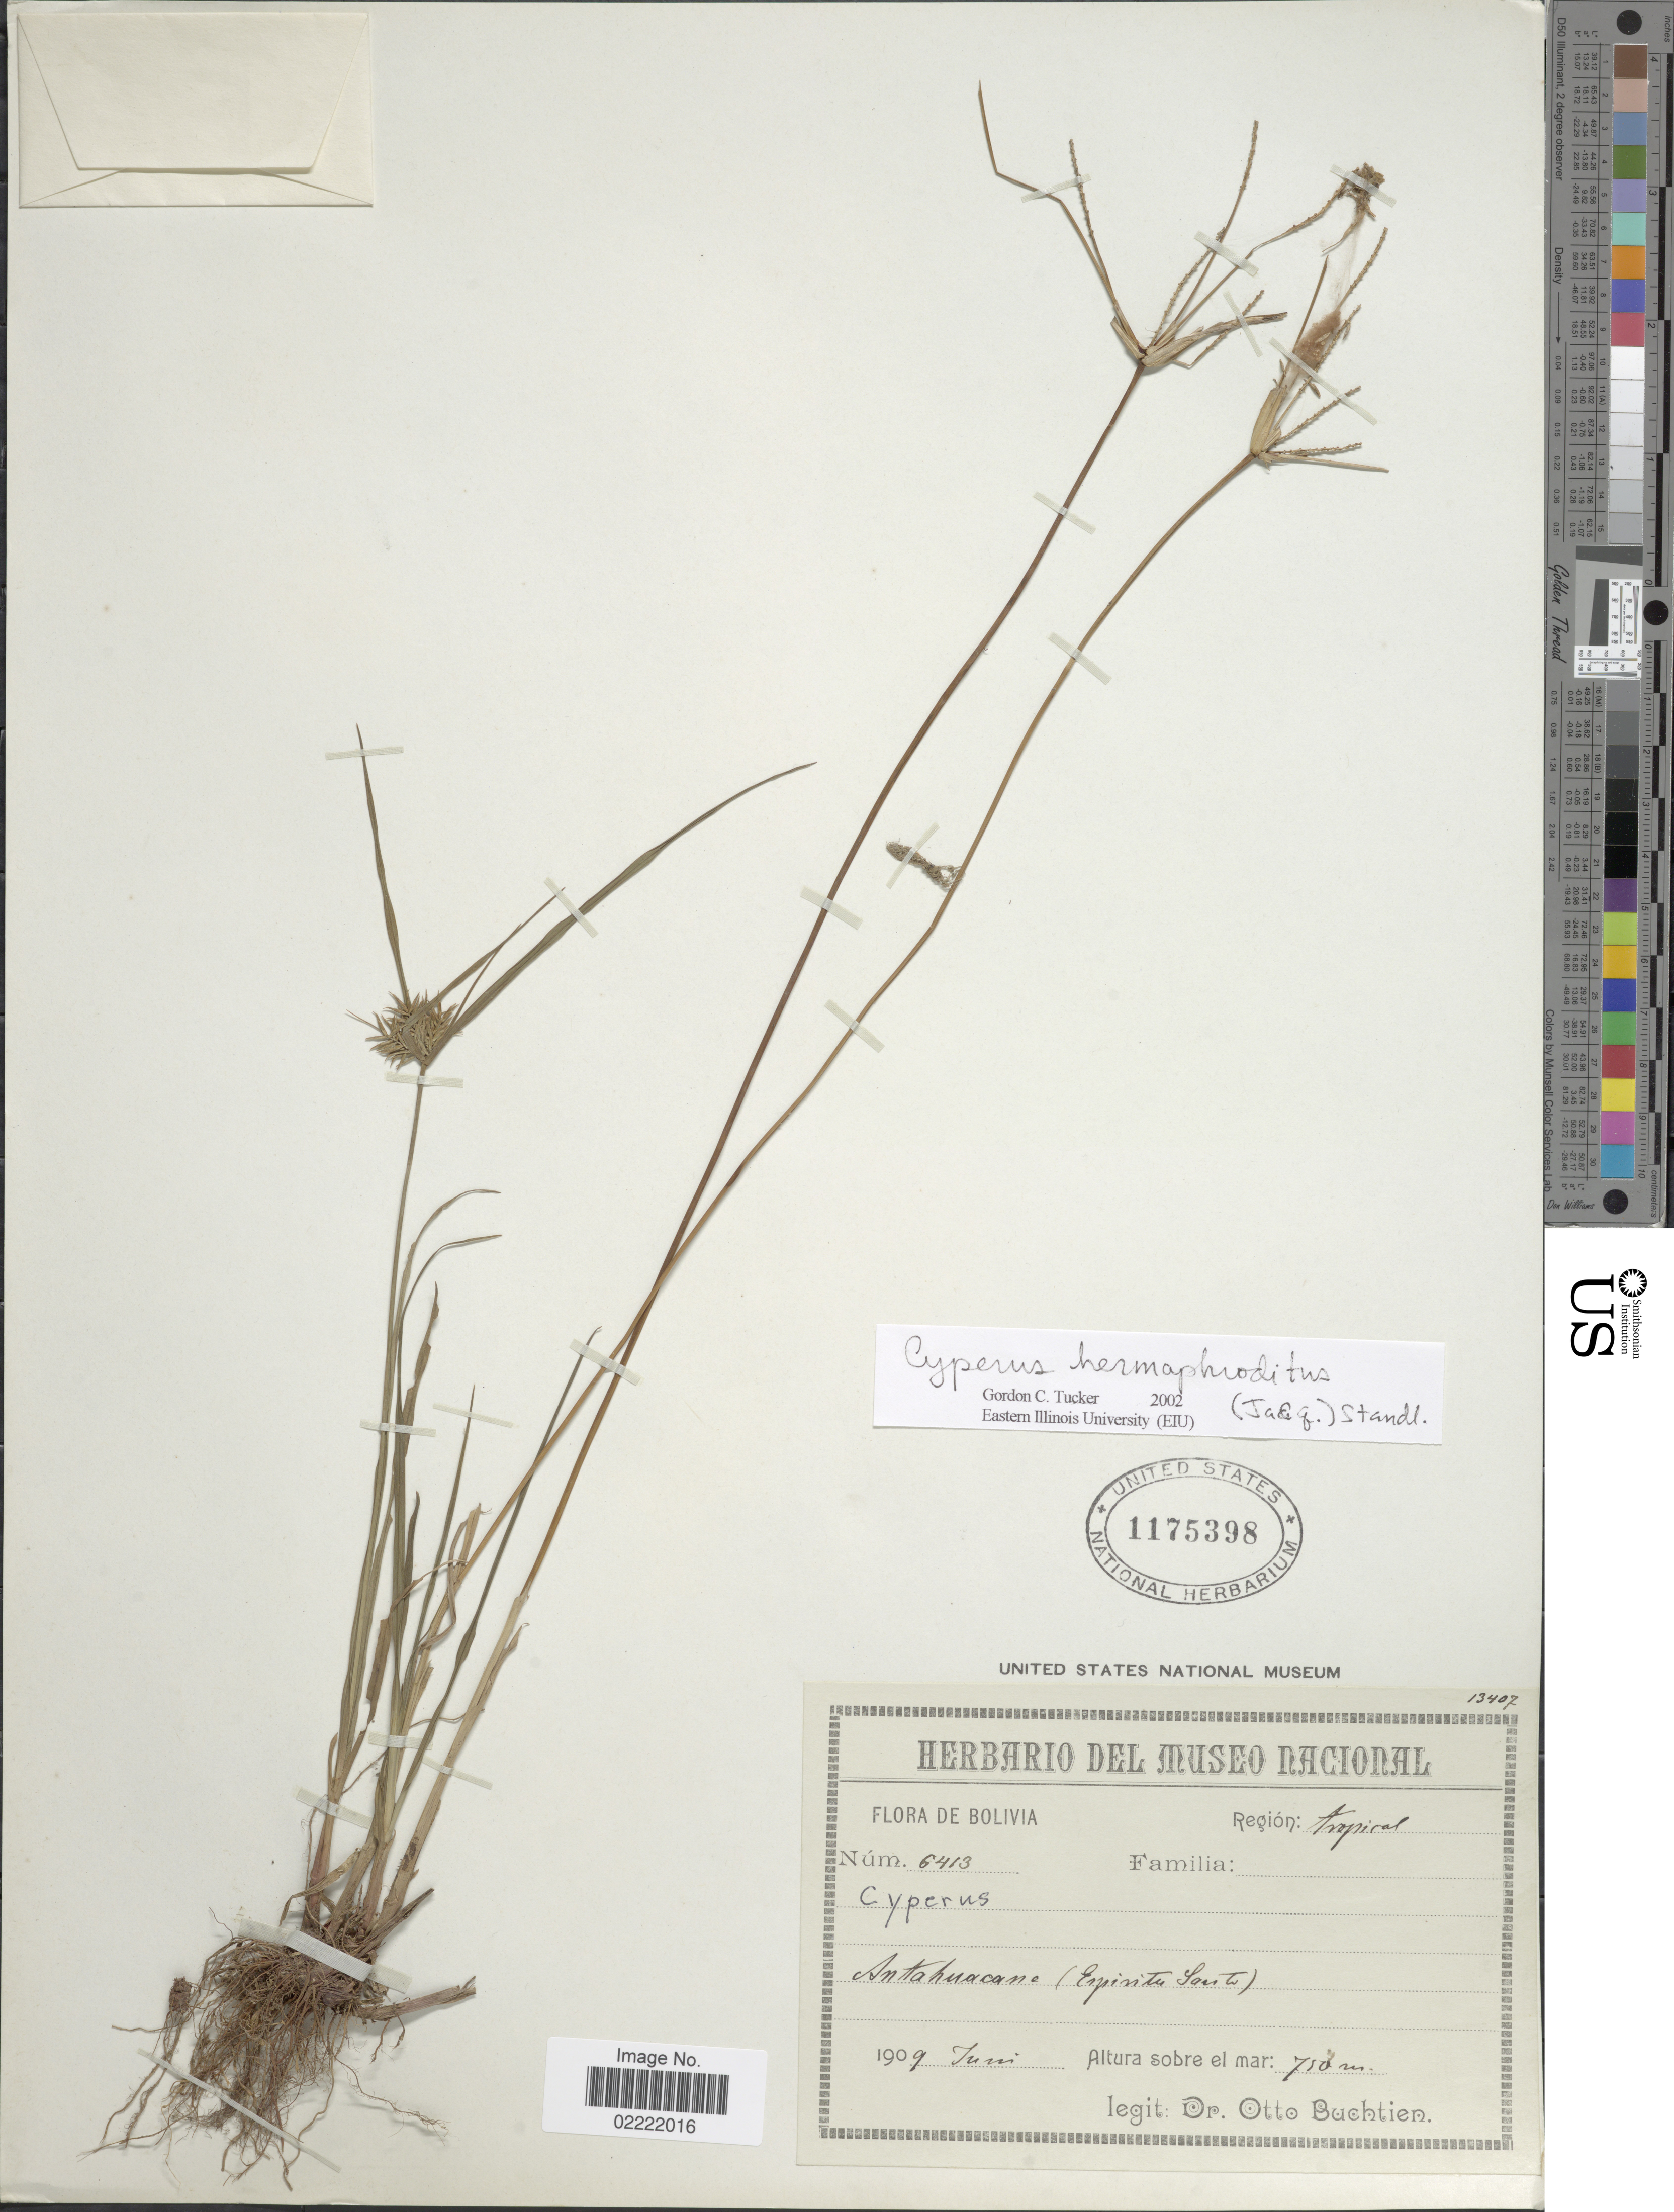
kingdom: Plantae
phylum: Tracheophyta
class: Liliopsida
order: Poales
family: Cyperaceae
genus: Cyperus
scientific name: Cyperus hermaphroditus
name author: (Jacq.) Standl.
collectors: O. Buchtien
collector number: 6413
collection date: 1909-06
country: Bolivia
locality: Espirito Santo, Antahuacane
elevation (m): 750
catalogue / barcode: US 1175398